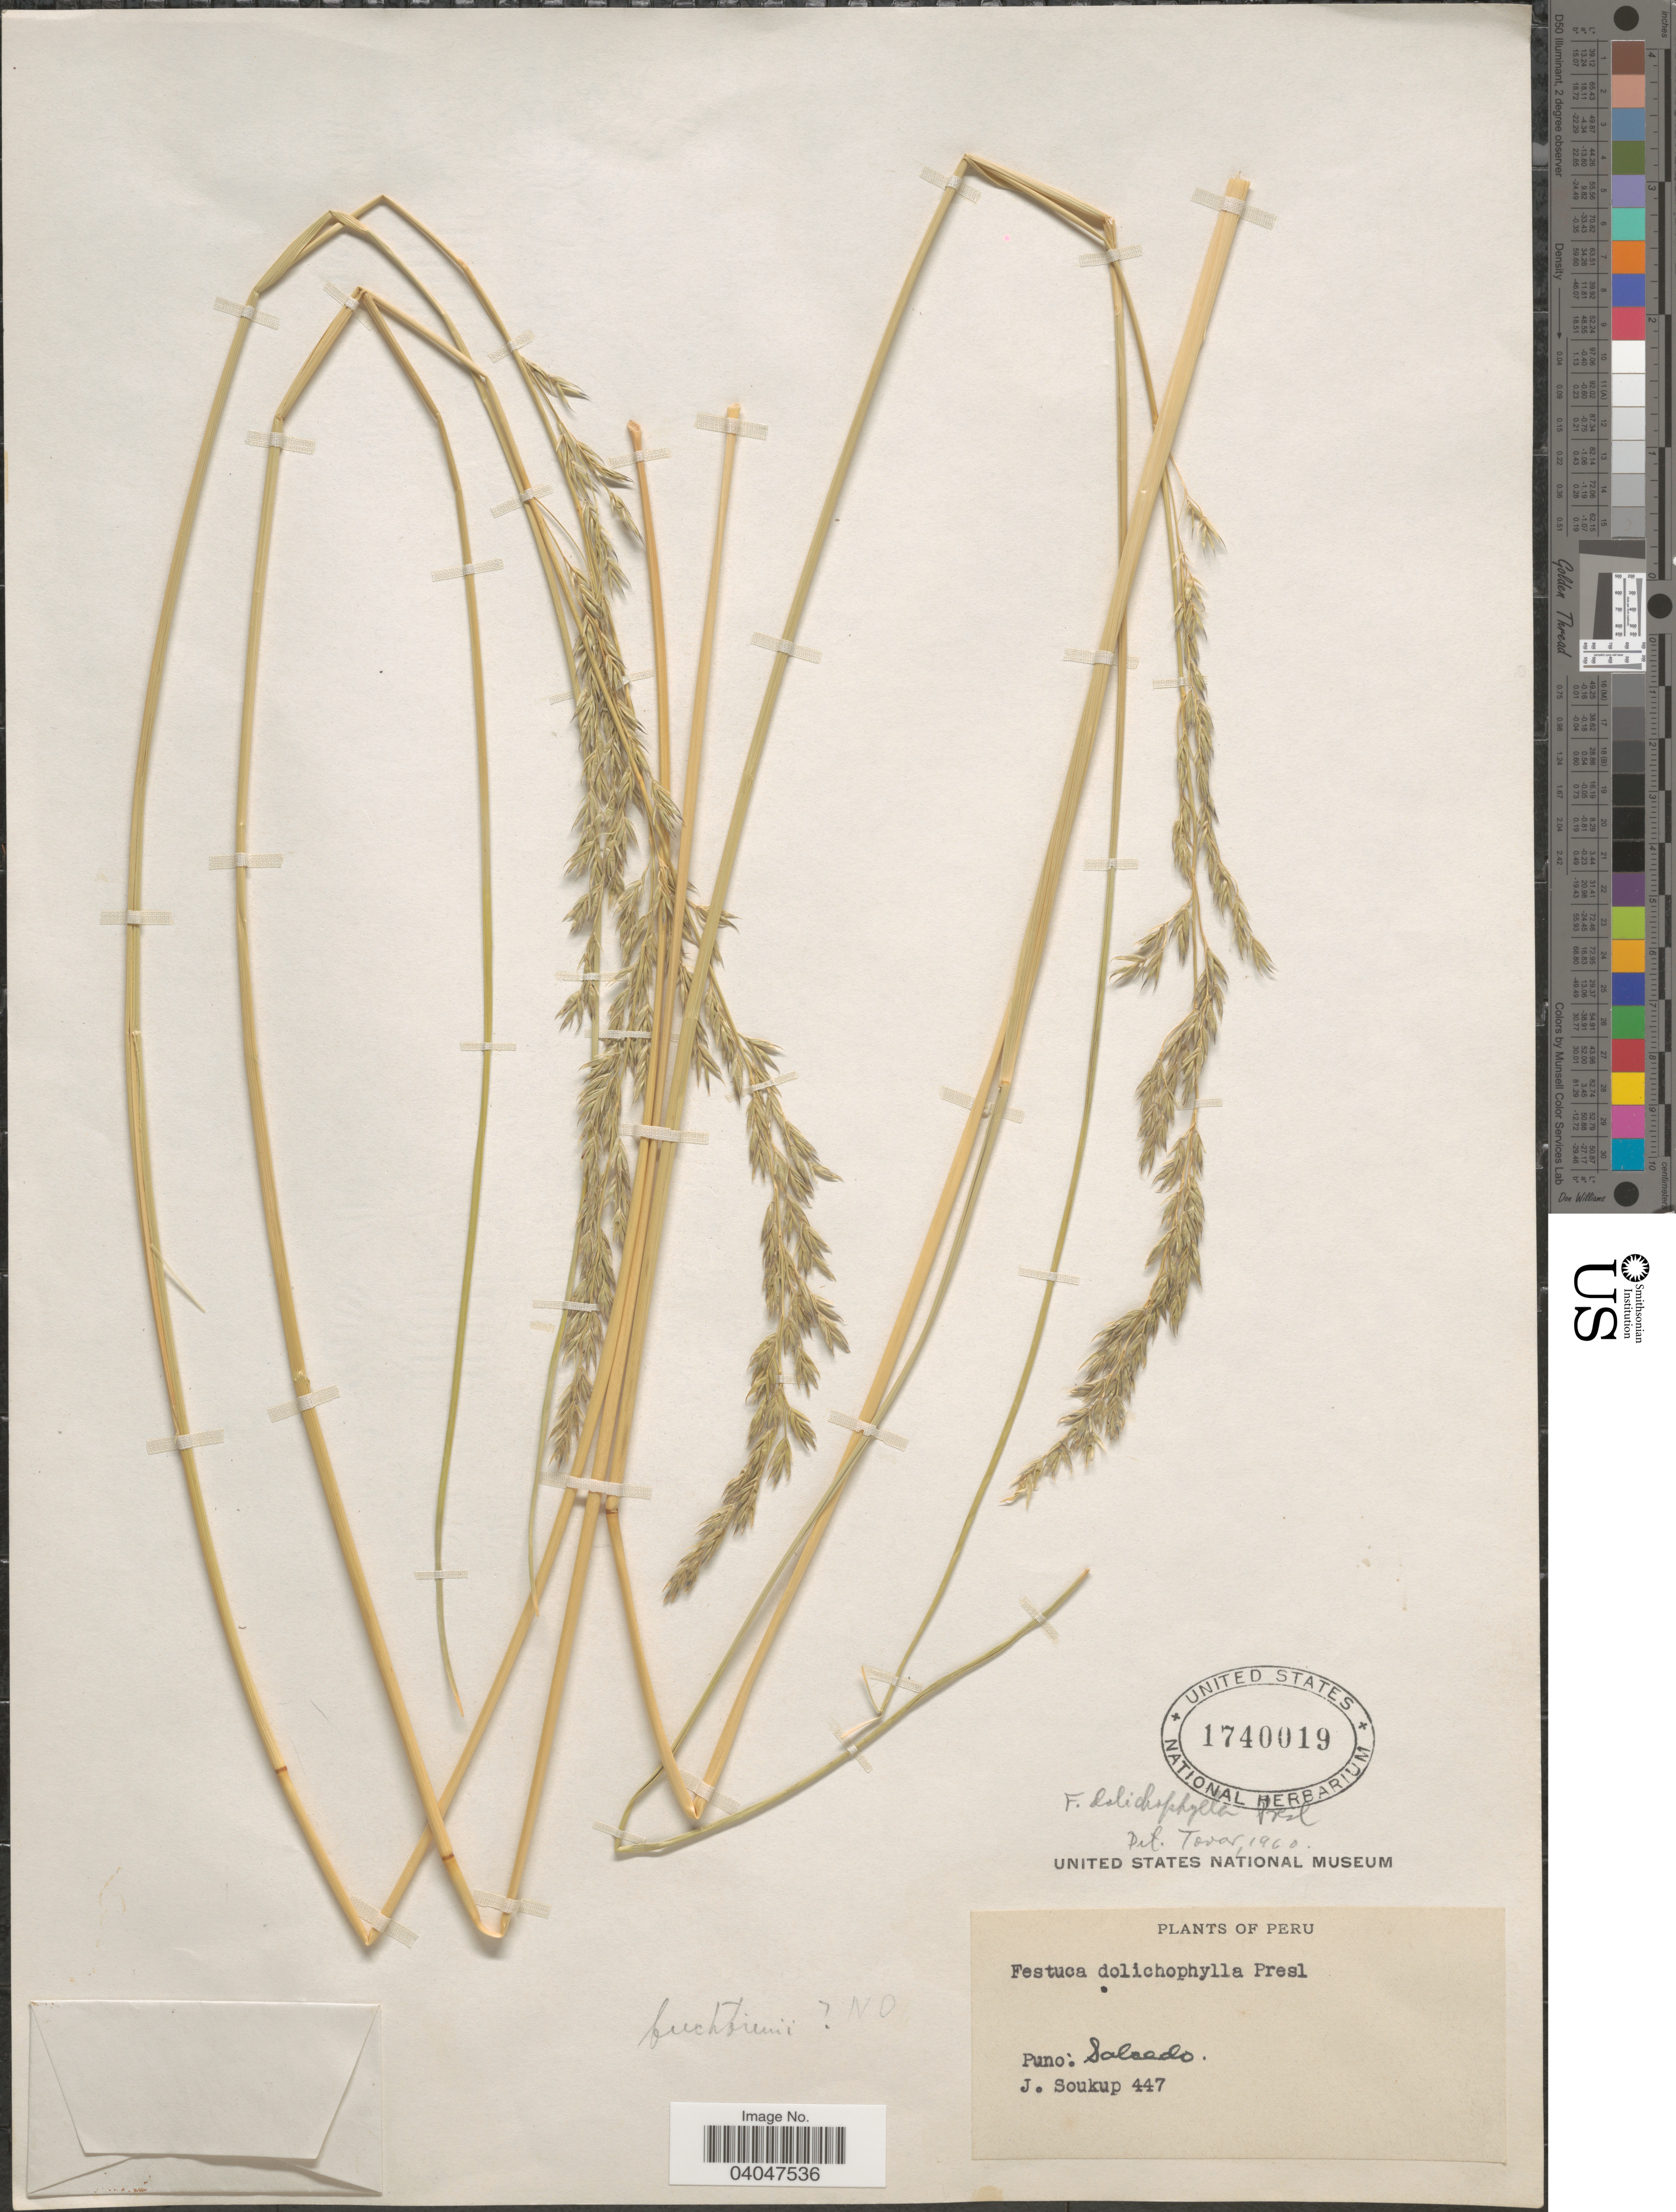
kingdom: Plantae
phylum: Tracheophyta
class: Liliopsida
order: Poales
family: Poaceae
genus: Festuca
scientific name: Festuca dolichophylla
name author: J. Presl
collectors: J. Soukup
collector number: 447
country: Peru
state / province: Puno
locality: Salcedo.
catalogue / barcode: US 1740019